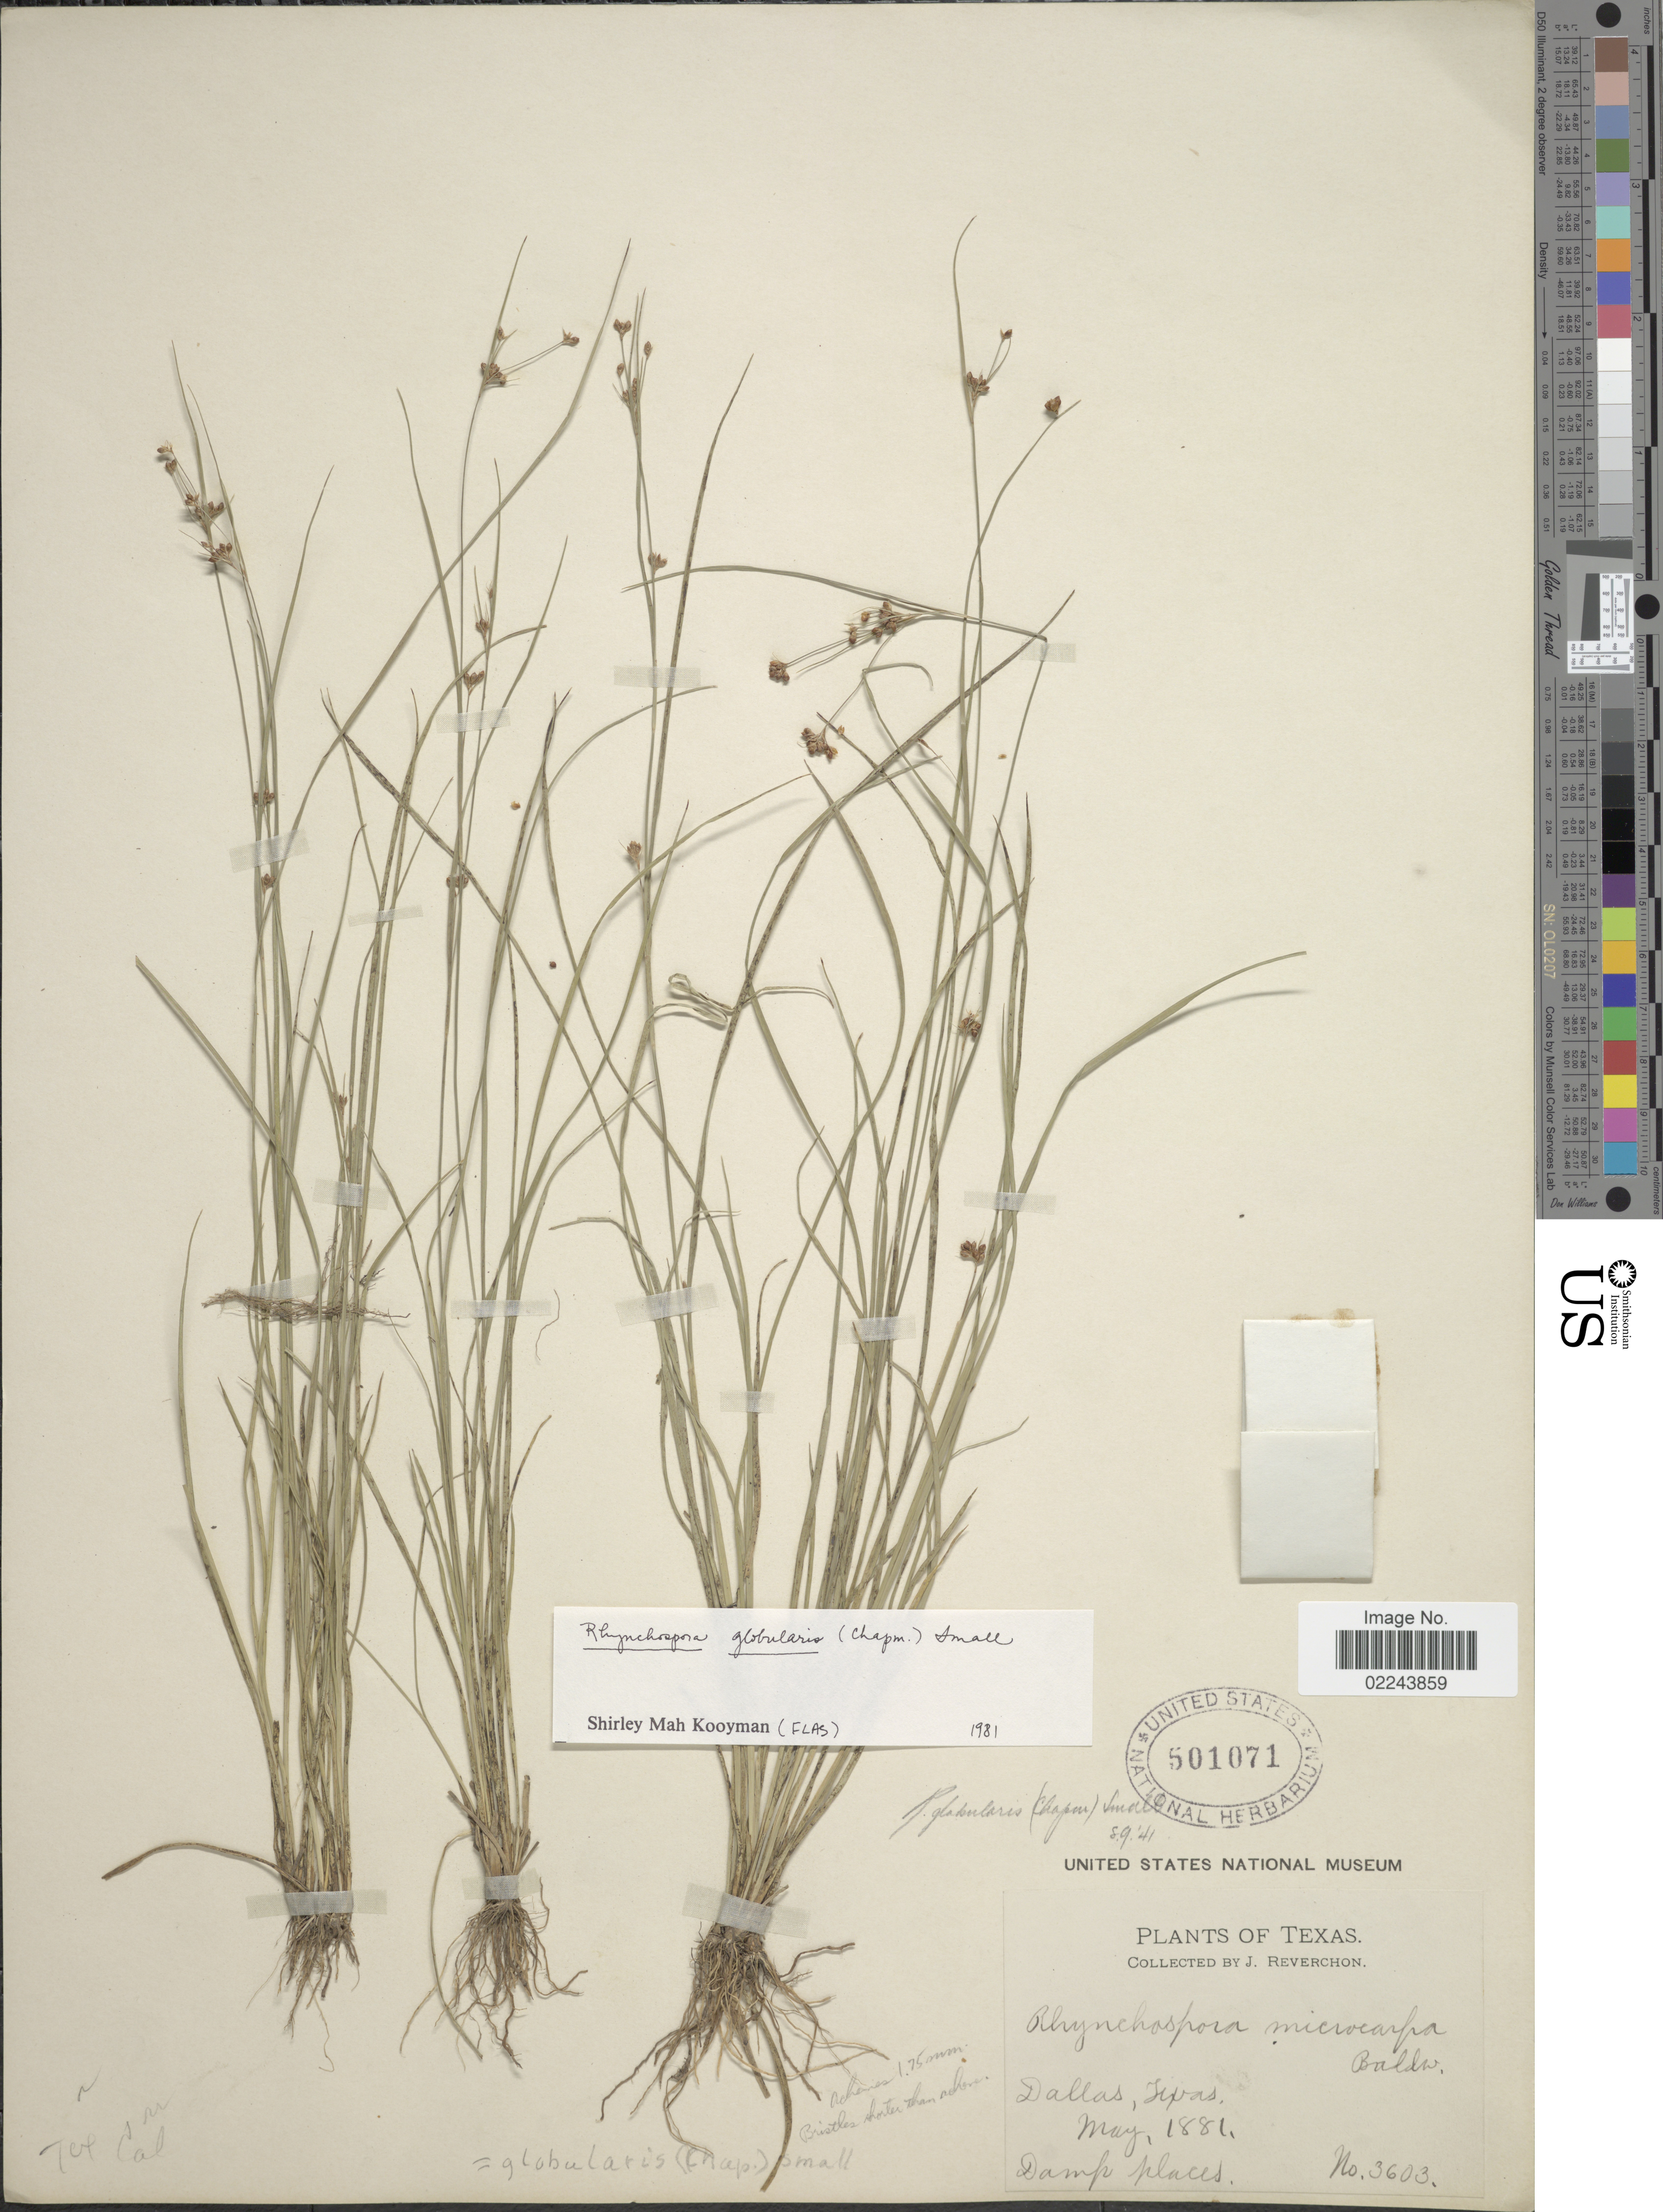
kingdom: Plantae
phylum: Tracheophyta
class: Liliopsida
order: Poales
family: Cyperaceae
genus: Rhynchospora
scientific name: Rhynchospora globularis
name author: (Chapm.) Small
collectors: J. Reverchon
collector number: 3603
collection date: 1881-05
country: United States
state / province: Texas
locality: Dallas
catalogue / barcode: US 501071